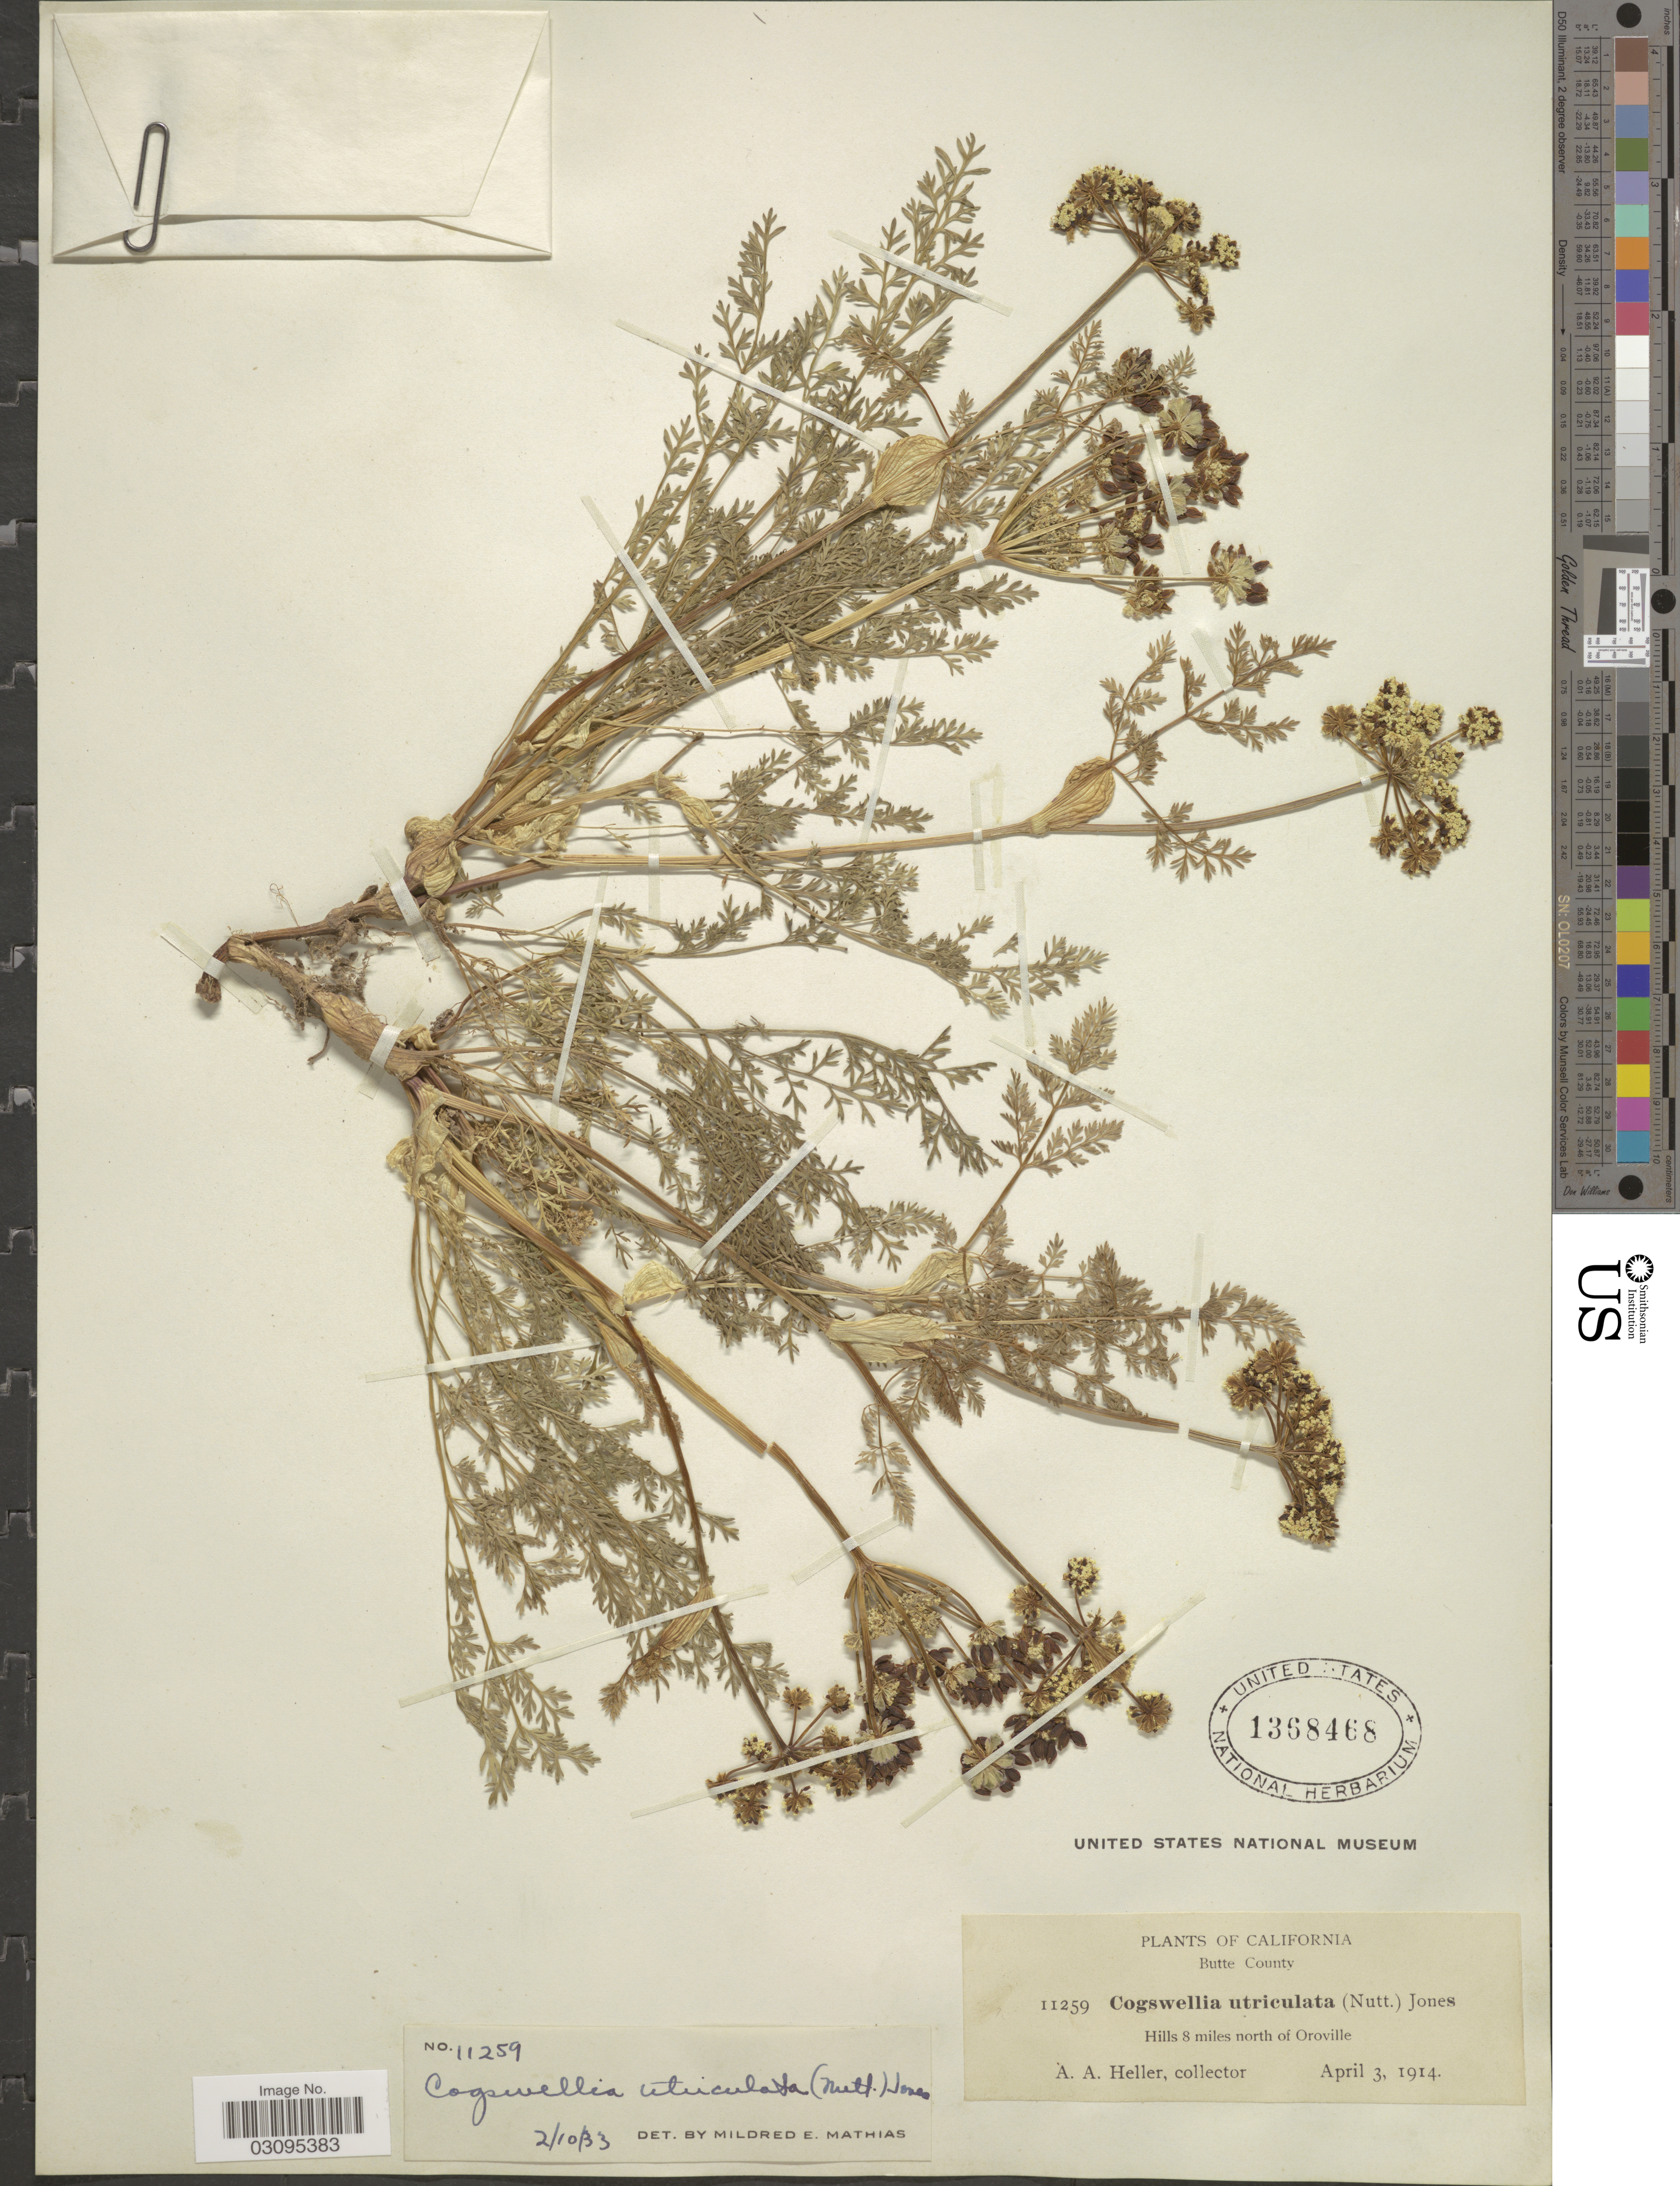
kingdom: Plantae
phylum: Tracheophyta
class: Magnoliopsida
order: Apiales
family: Apiaceae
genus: Lomatium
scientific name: Lomatium utriculatum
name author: (Nutt. ex Torr. & A. Gray) J.M. Coult. & Rose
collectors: A. A. Heller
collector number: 11259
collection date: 1914-04-03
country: United States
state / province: California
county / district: Butte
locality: Butte County, Hills 8 miles north of Oroville.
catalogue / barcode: US 1368468